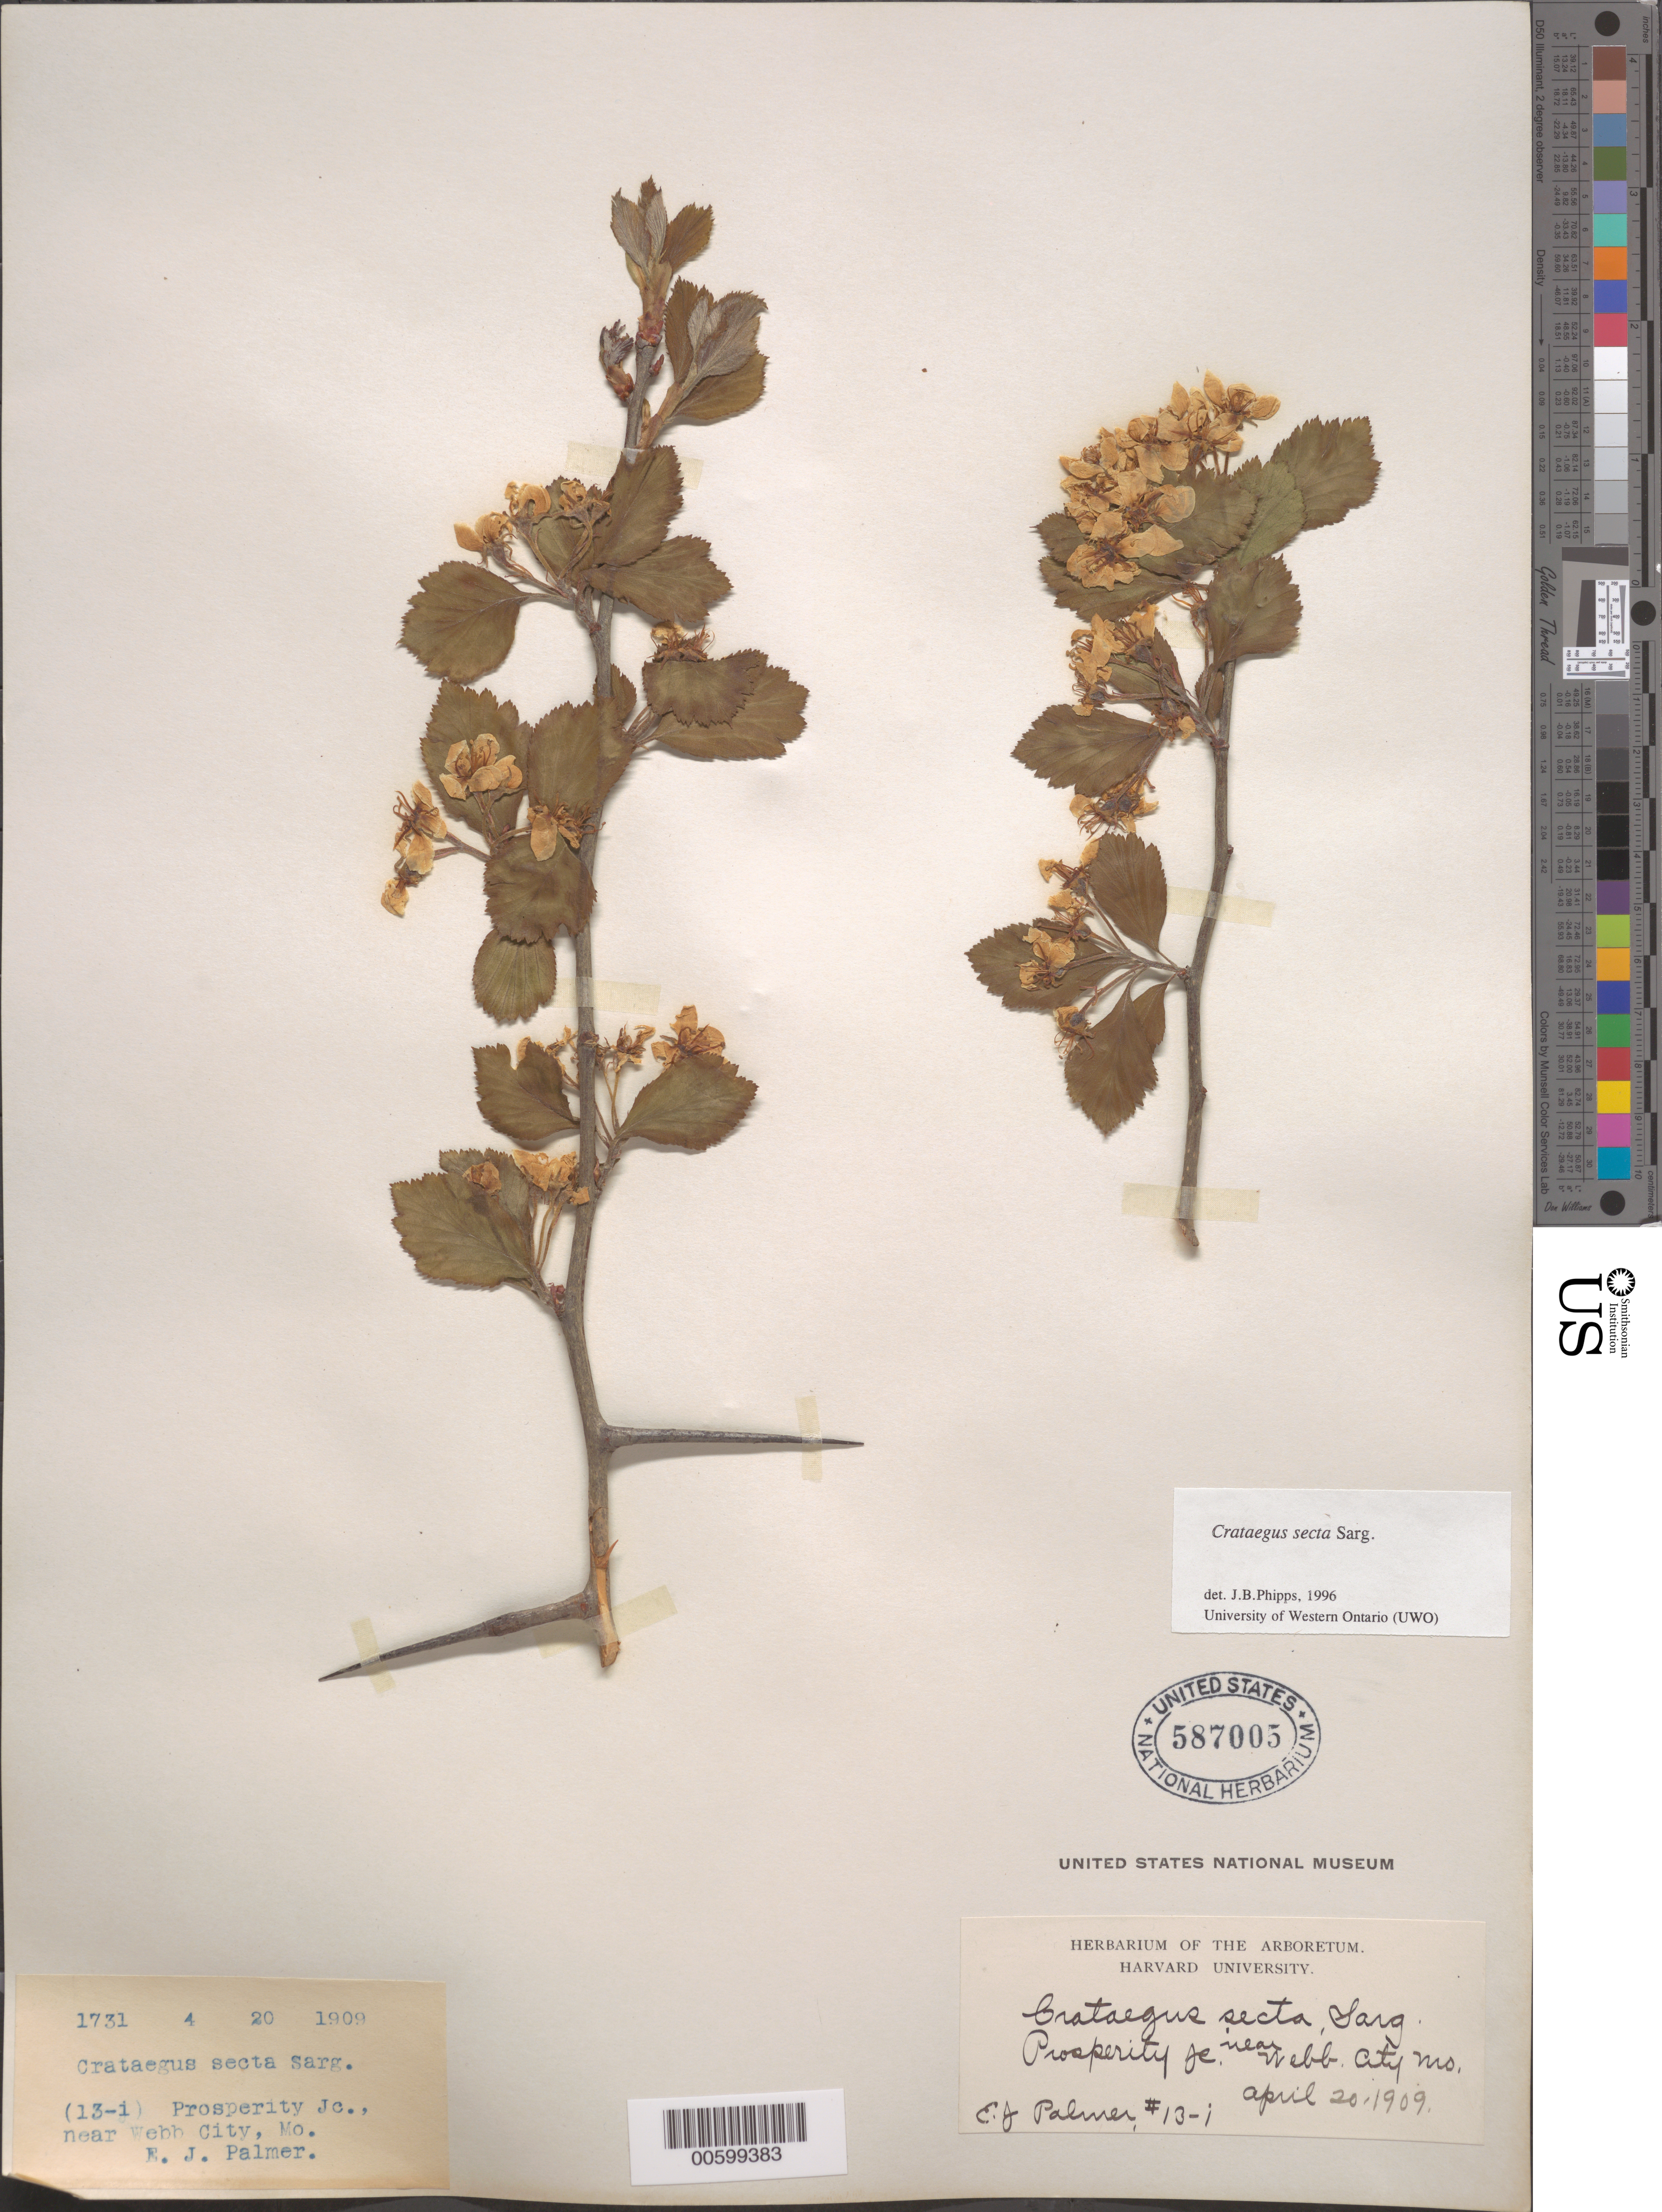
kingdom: Plantae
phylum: Tracheophyta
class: Magnoliopsida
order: Rosales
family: Rosaceae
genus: Crataegus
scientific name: Crataegus collina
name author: Chapm.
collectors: E. J. Palmer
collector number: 1731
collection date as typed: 20 Apr 1909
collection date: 1909-04-20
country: United States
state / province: Missouri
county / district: Jasper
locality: Prosperity Jc., near Webb City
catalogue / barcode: US 587005